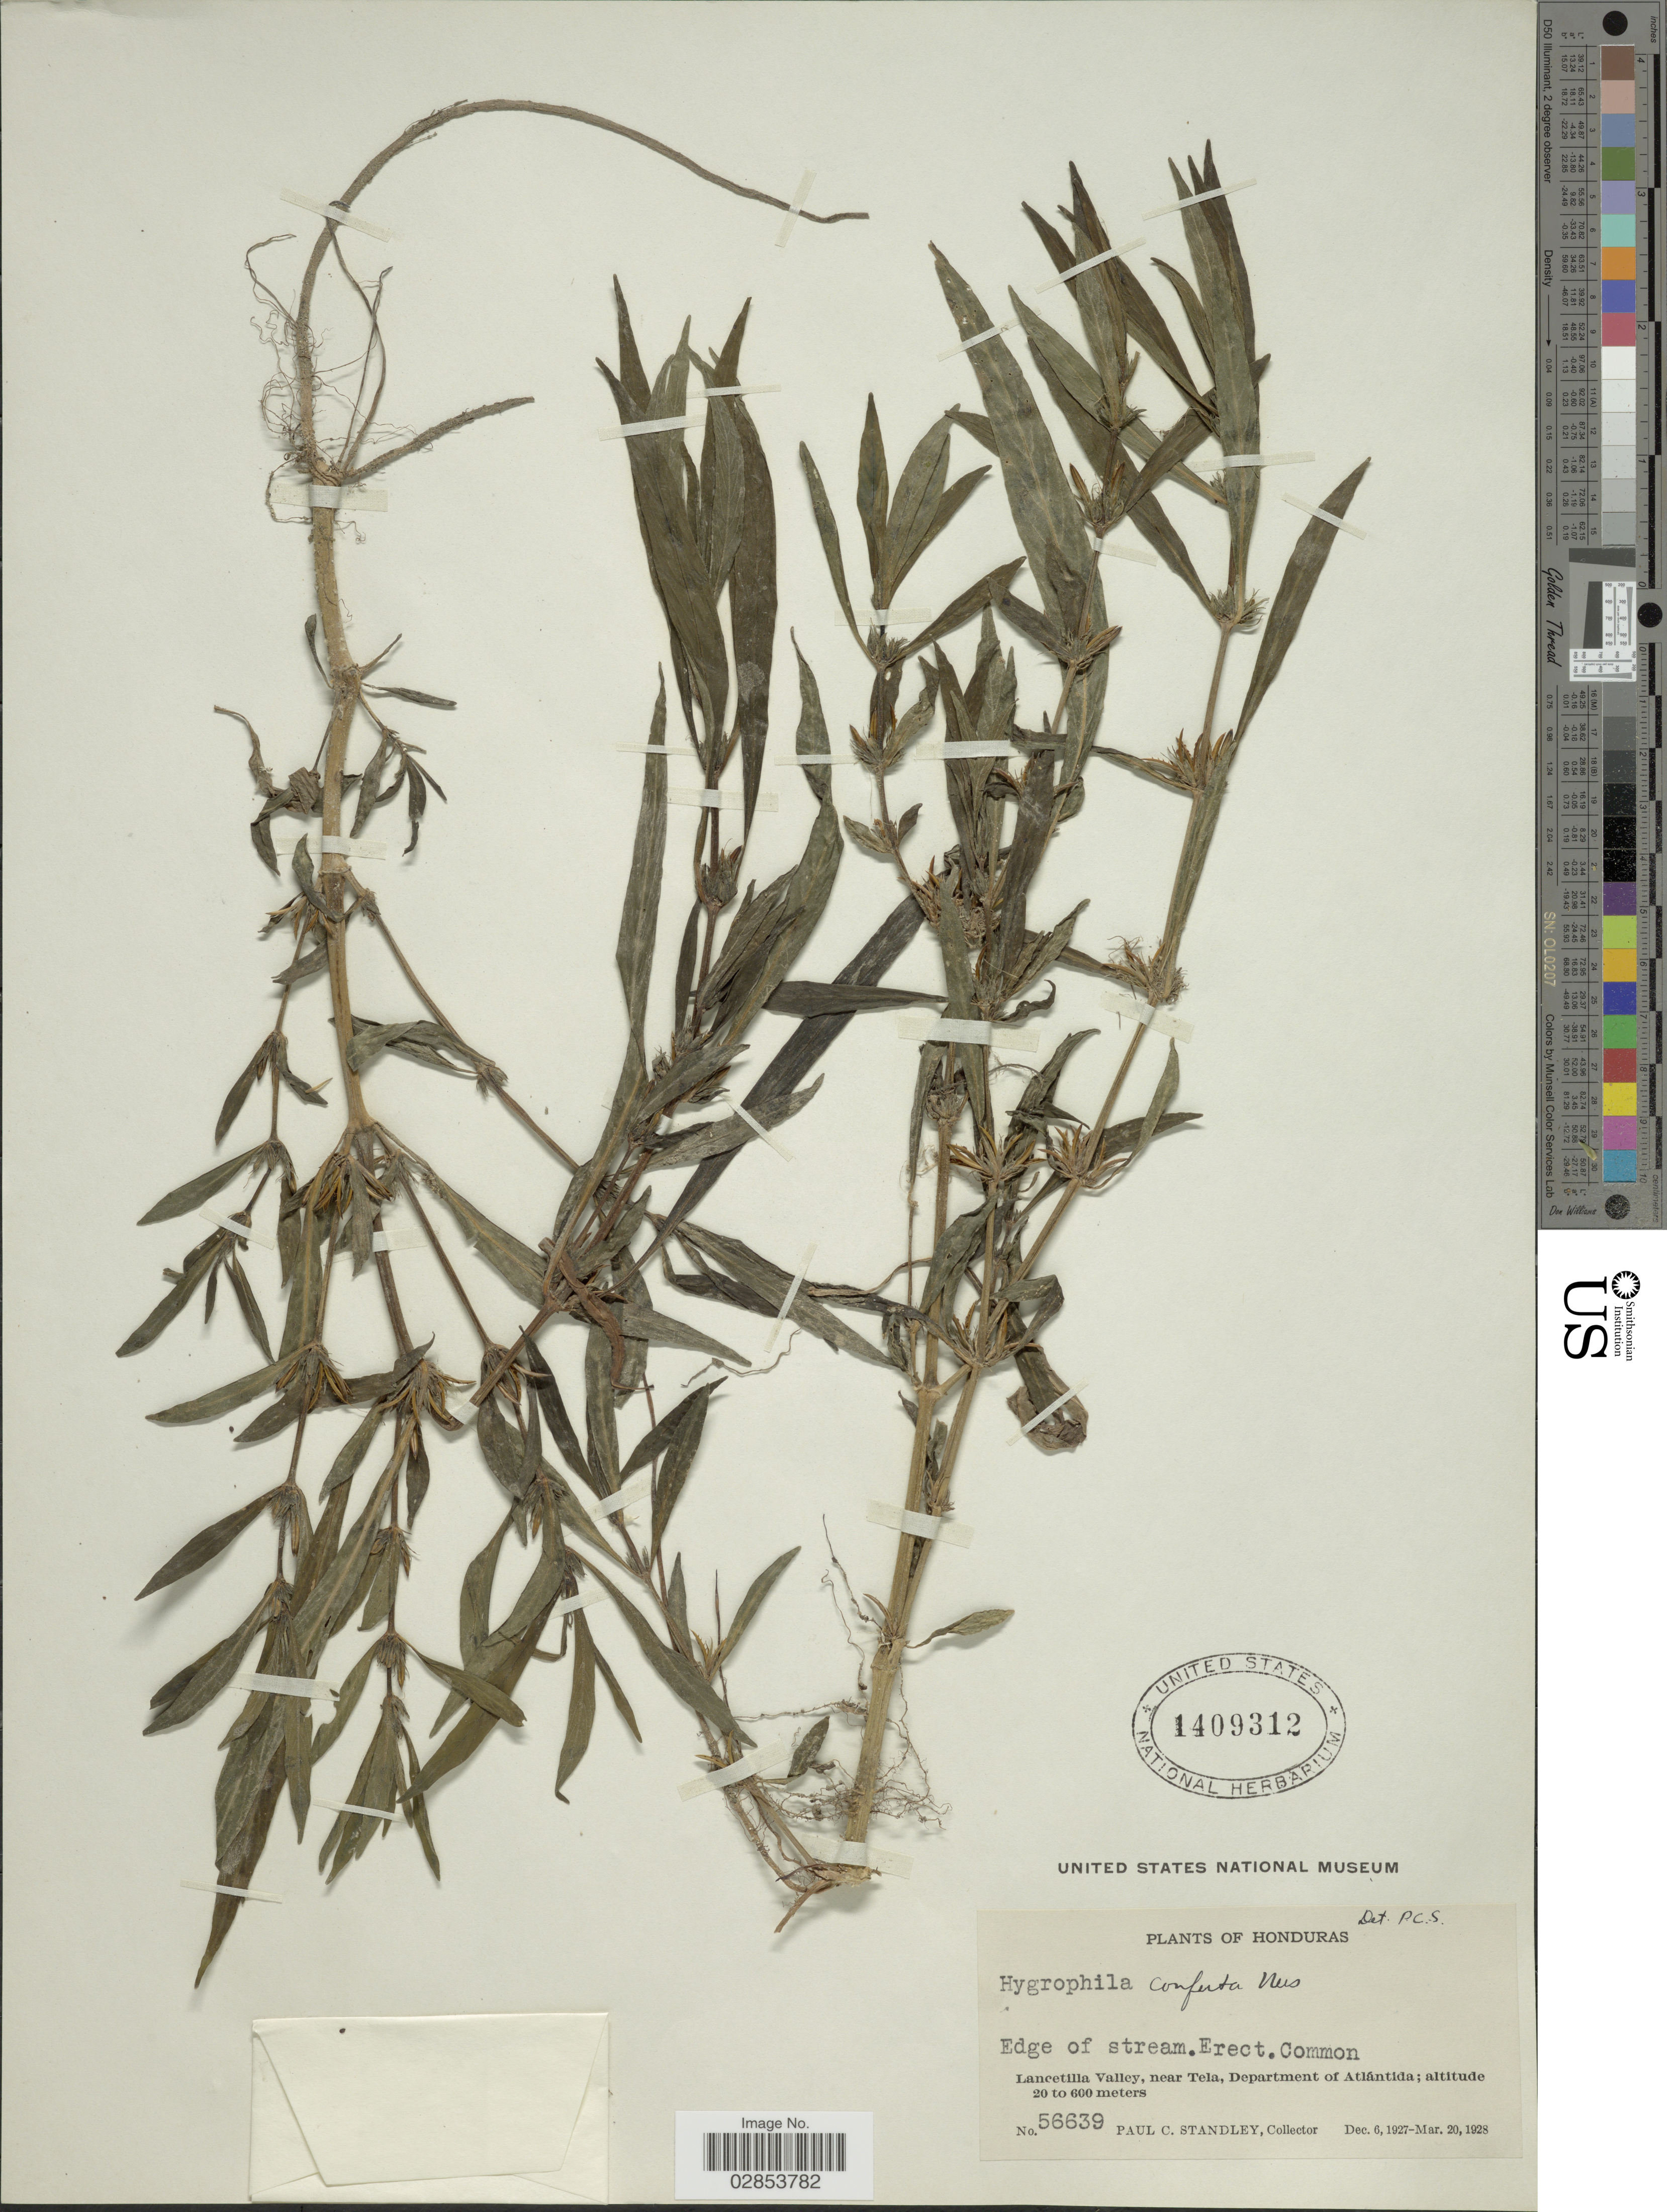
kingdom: Plantae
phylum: Tracheophyta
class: Magnoliopsida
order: Lamiales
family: Acanthaceae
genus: Hygrophila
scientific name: Hygrophila costata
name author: Nees & T. Nees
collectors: P. C. Standley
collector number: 56639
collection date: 1927-12-06/1928-03-20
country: Honduras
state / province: Atlántida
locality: Lancetilla Valley, near Tela, Department of Atlántida.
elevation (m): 20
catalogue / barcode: US 1409312